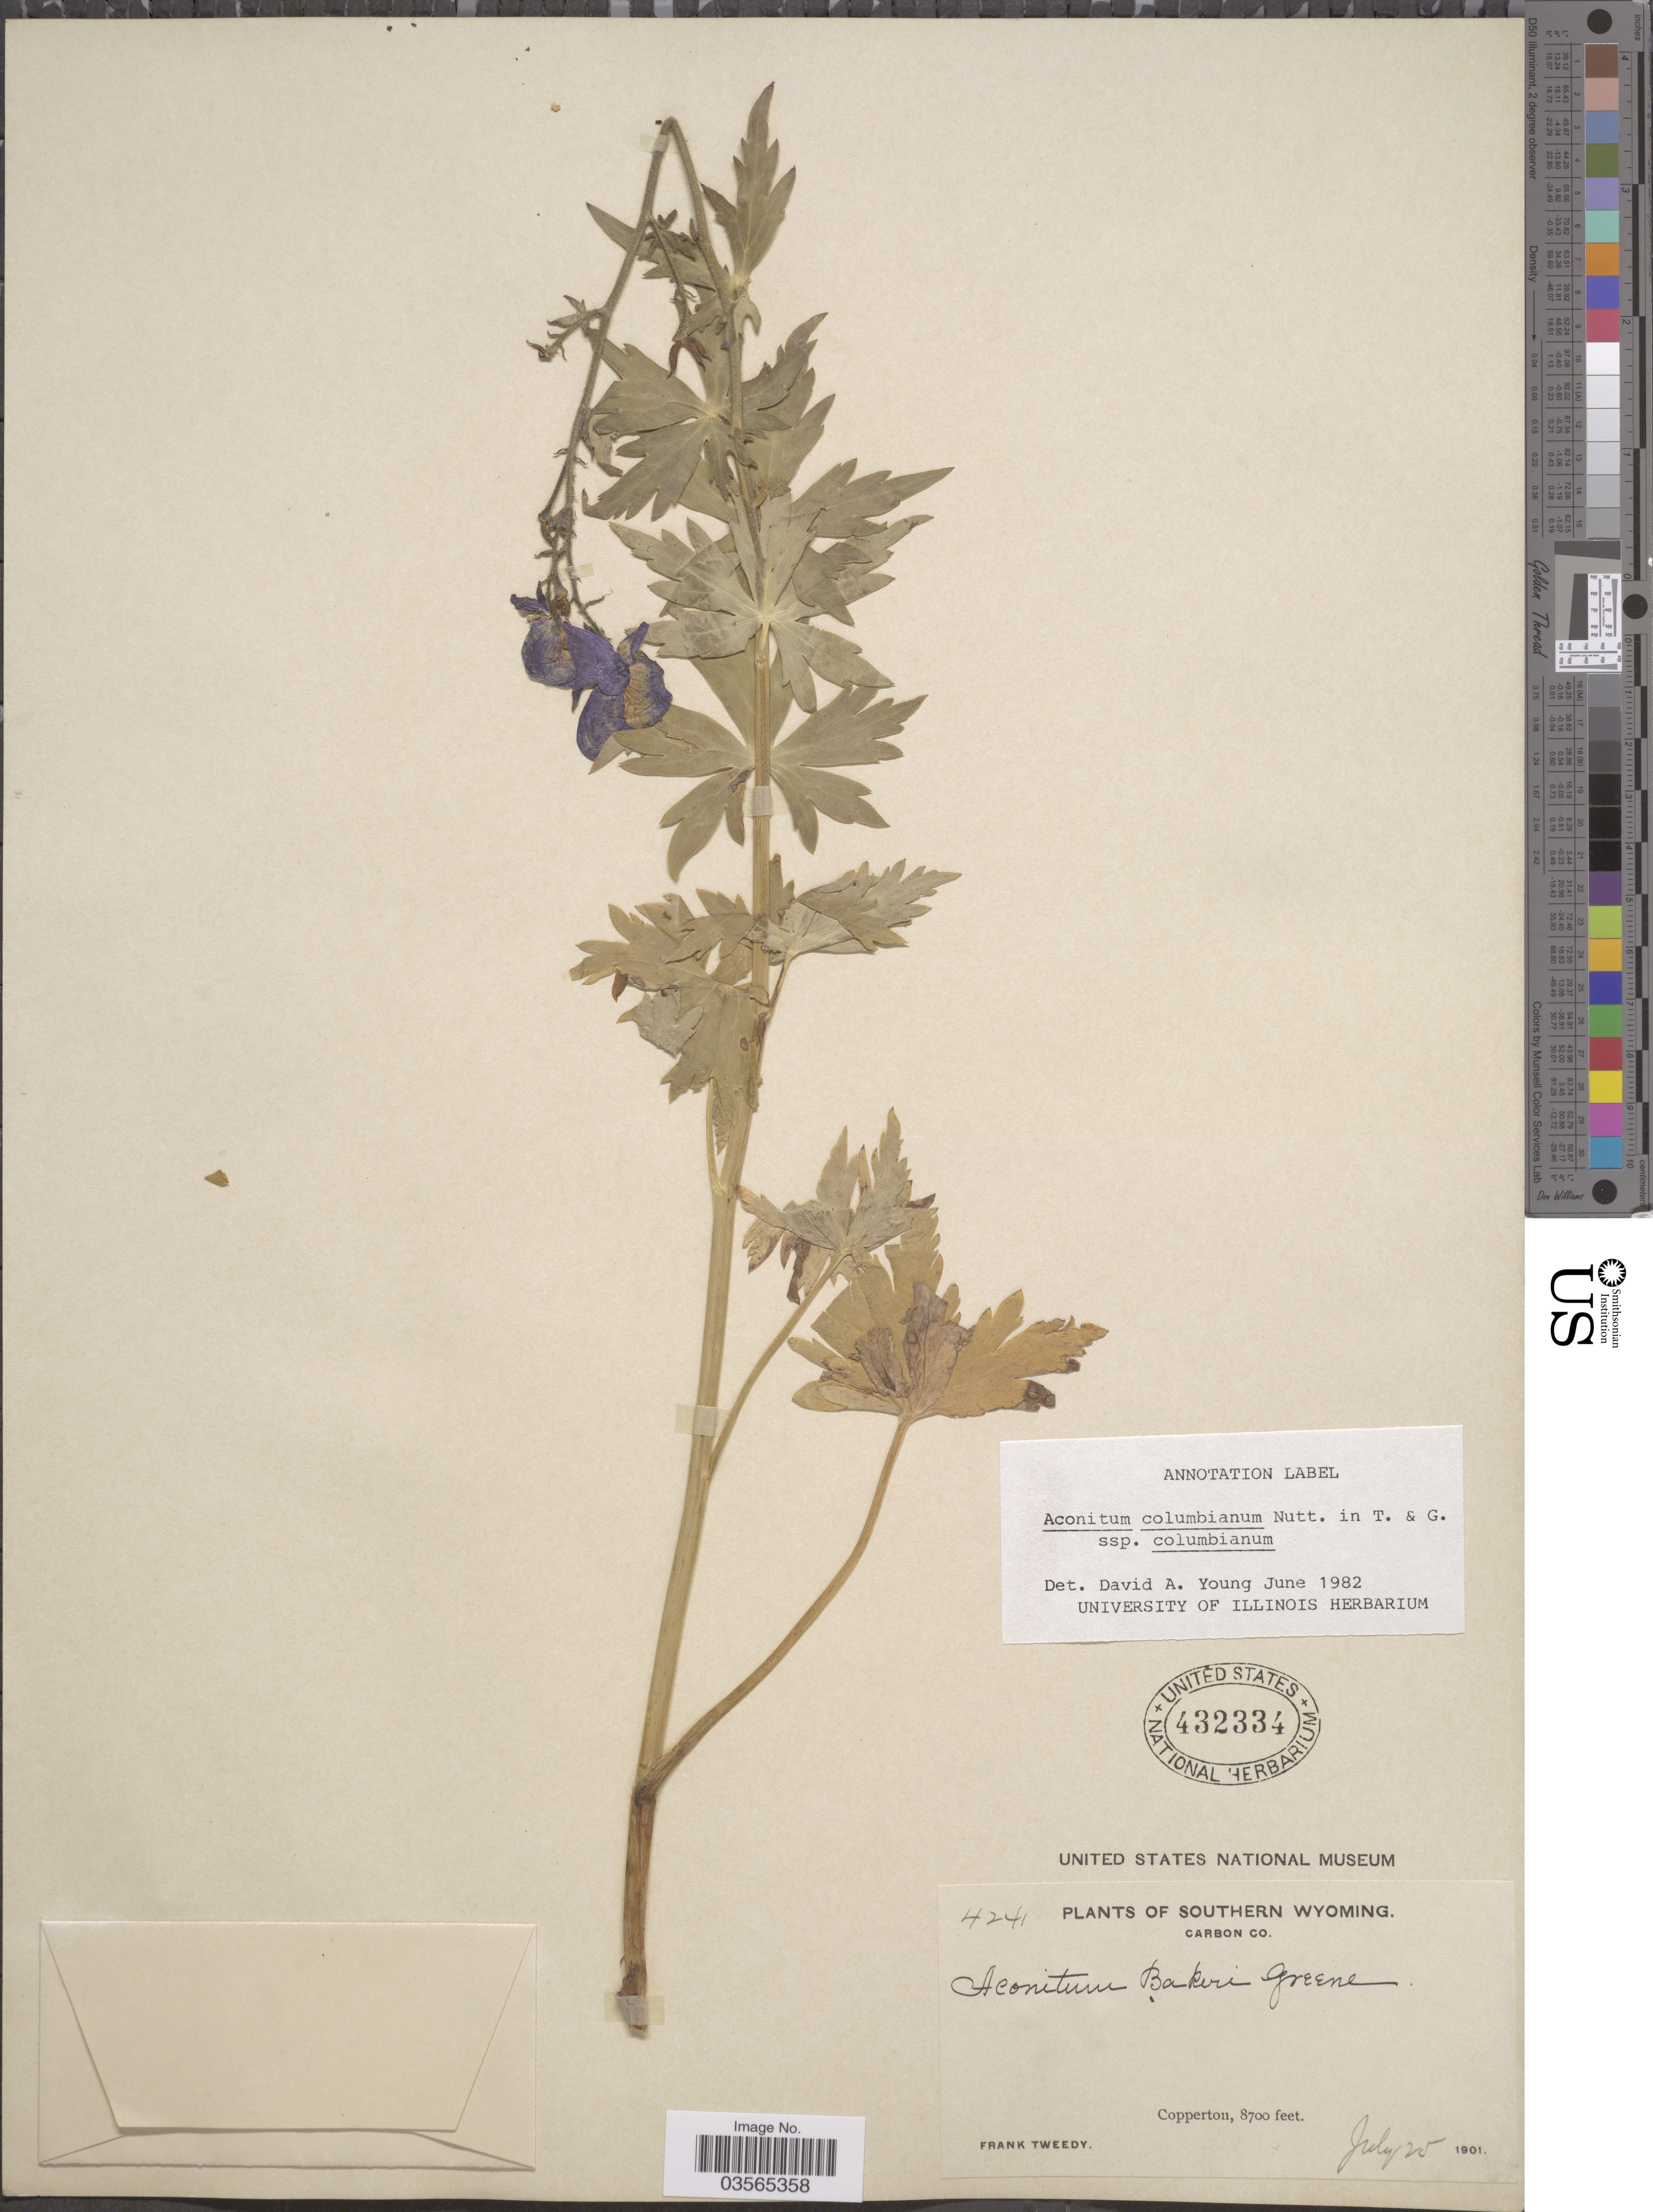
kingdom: Plantae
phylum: Tracheophyta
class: Magnoliopsida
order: Ranunculales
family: Ranunculaceae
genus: Aconitum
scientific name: Aconitum columbianum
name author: Nutt.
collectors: F. Tweedy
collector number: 4241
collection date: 1901-07-25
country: United States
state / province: Wyoming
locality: Southern Wyoming. Carbon Co. Copperton.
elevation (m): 2652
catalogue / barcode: US 432334